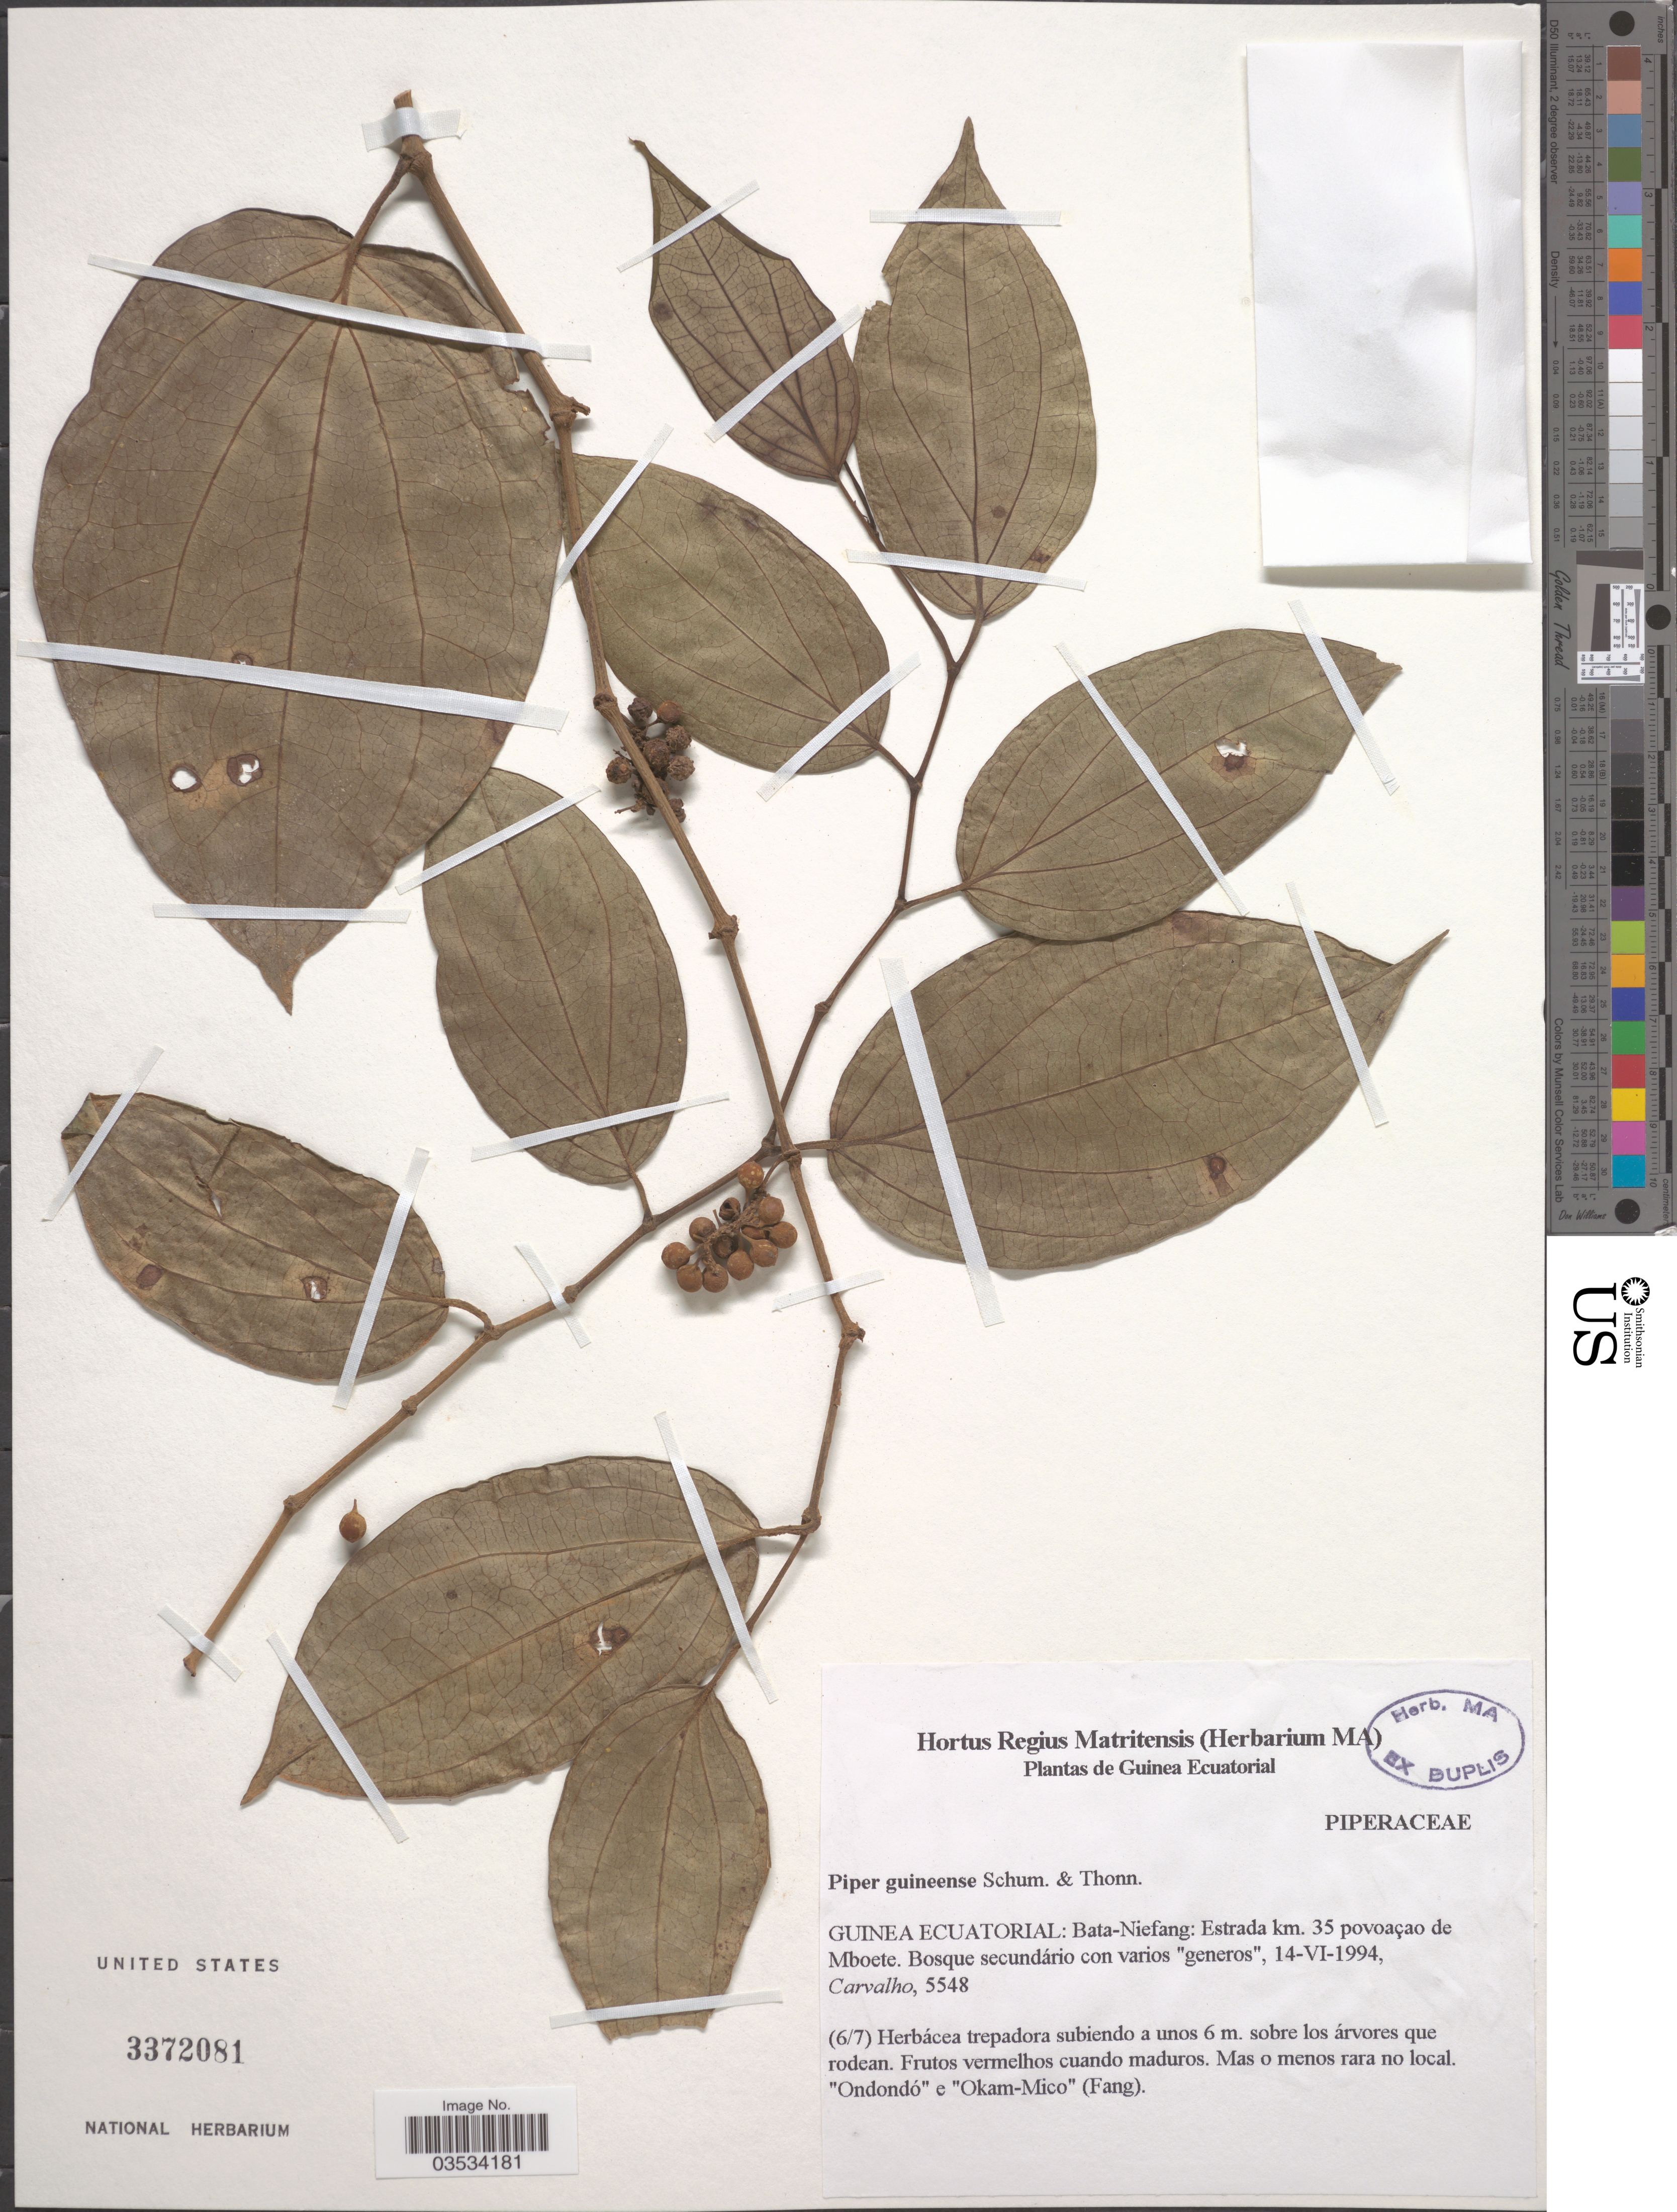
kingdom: Plantae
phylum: Tracheophyta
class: Magnoliopsida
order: Piperales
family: Piperaceae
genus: Piper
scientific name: Piper guineense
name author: Schumach. & Thonn.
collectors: Carvalho, --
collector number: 5548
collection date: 1994-06-14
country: Equatorial Guinea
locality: Guinea Ecuatorial: Bata-Niefang: Estrada km. 35 povoaçao de Mboete.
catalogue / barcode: US 3372081